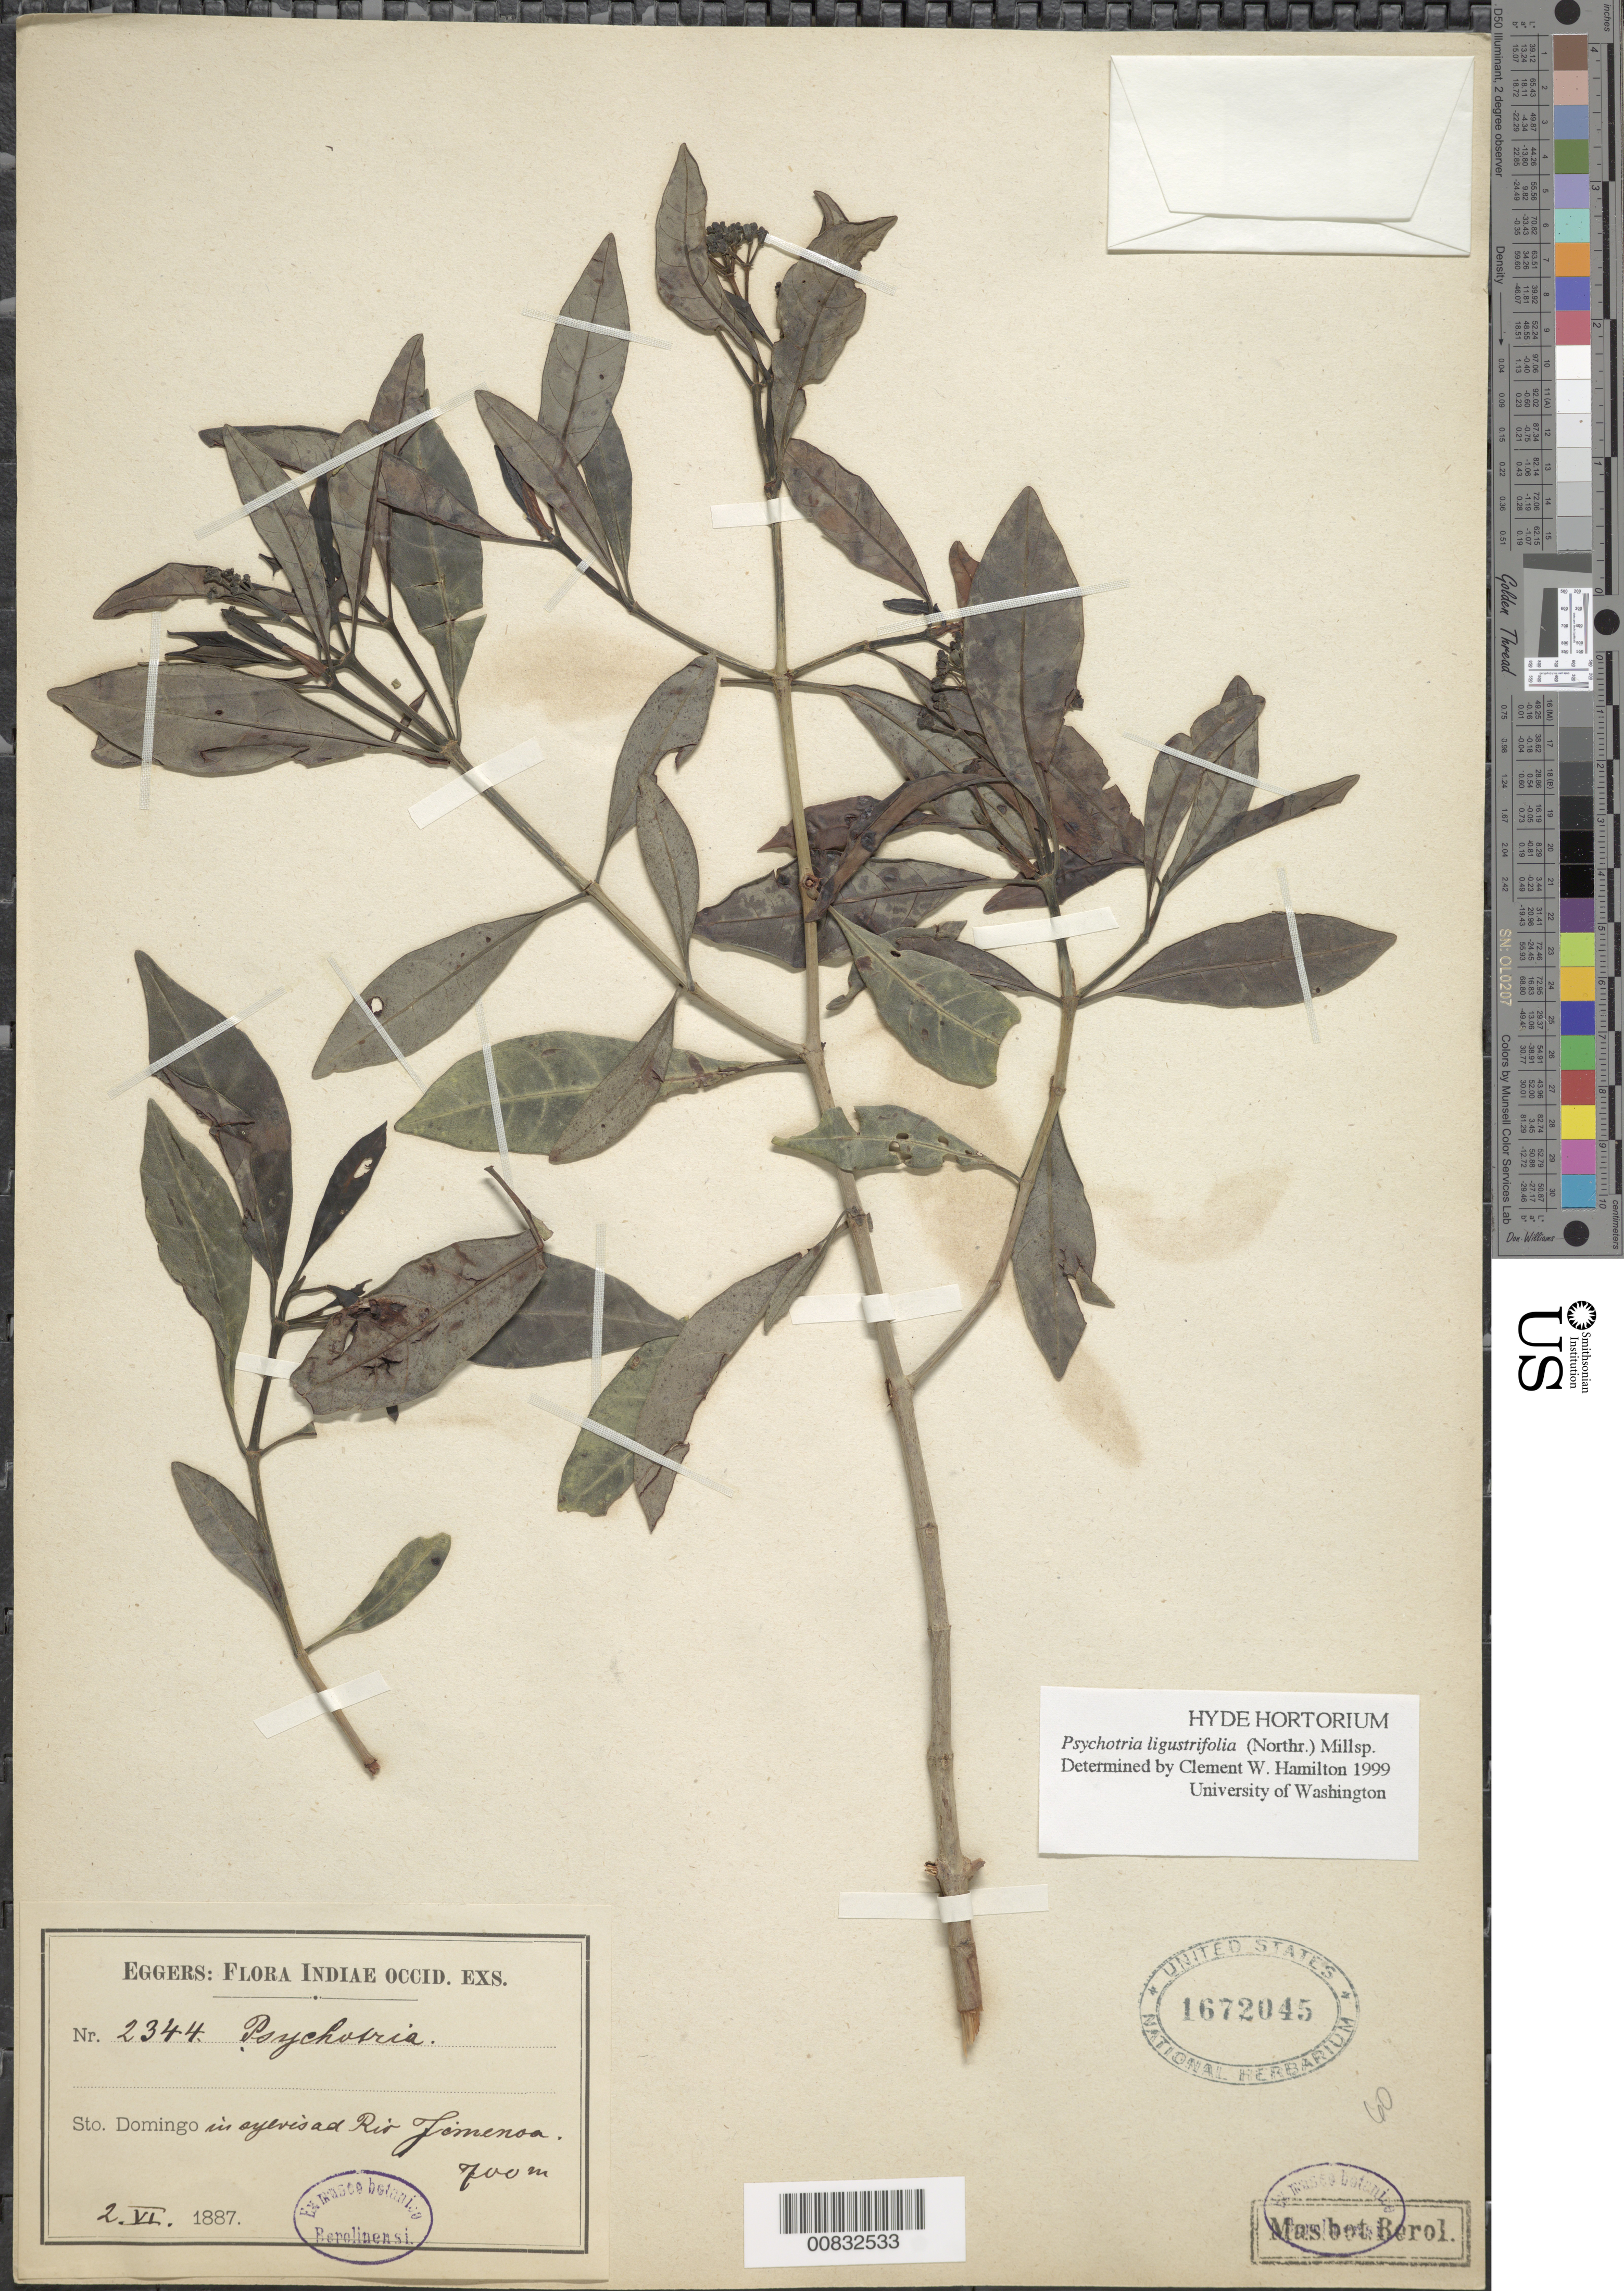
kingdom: Plantae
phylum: Tracheophyta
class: Magnoliopsida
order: Gentianales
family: Rubiaceae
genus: Psychotria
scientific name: Psychotria ligustrifolia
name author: (Northr.) Millsp.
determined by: Hamilton, C. W.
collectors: H. F. A. von Eggers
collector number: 2344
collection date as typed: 02 Jun 1887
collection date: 1887-06-02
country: Dominican Republic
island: Hispaniola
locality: Rio Jinenoa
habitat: Sylvis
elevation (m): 700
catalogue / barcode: US 1672045